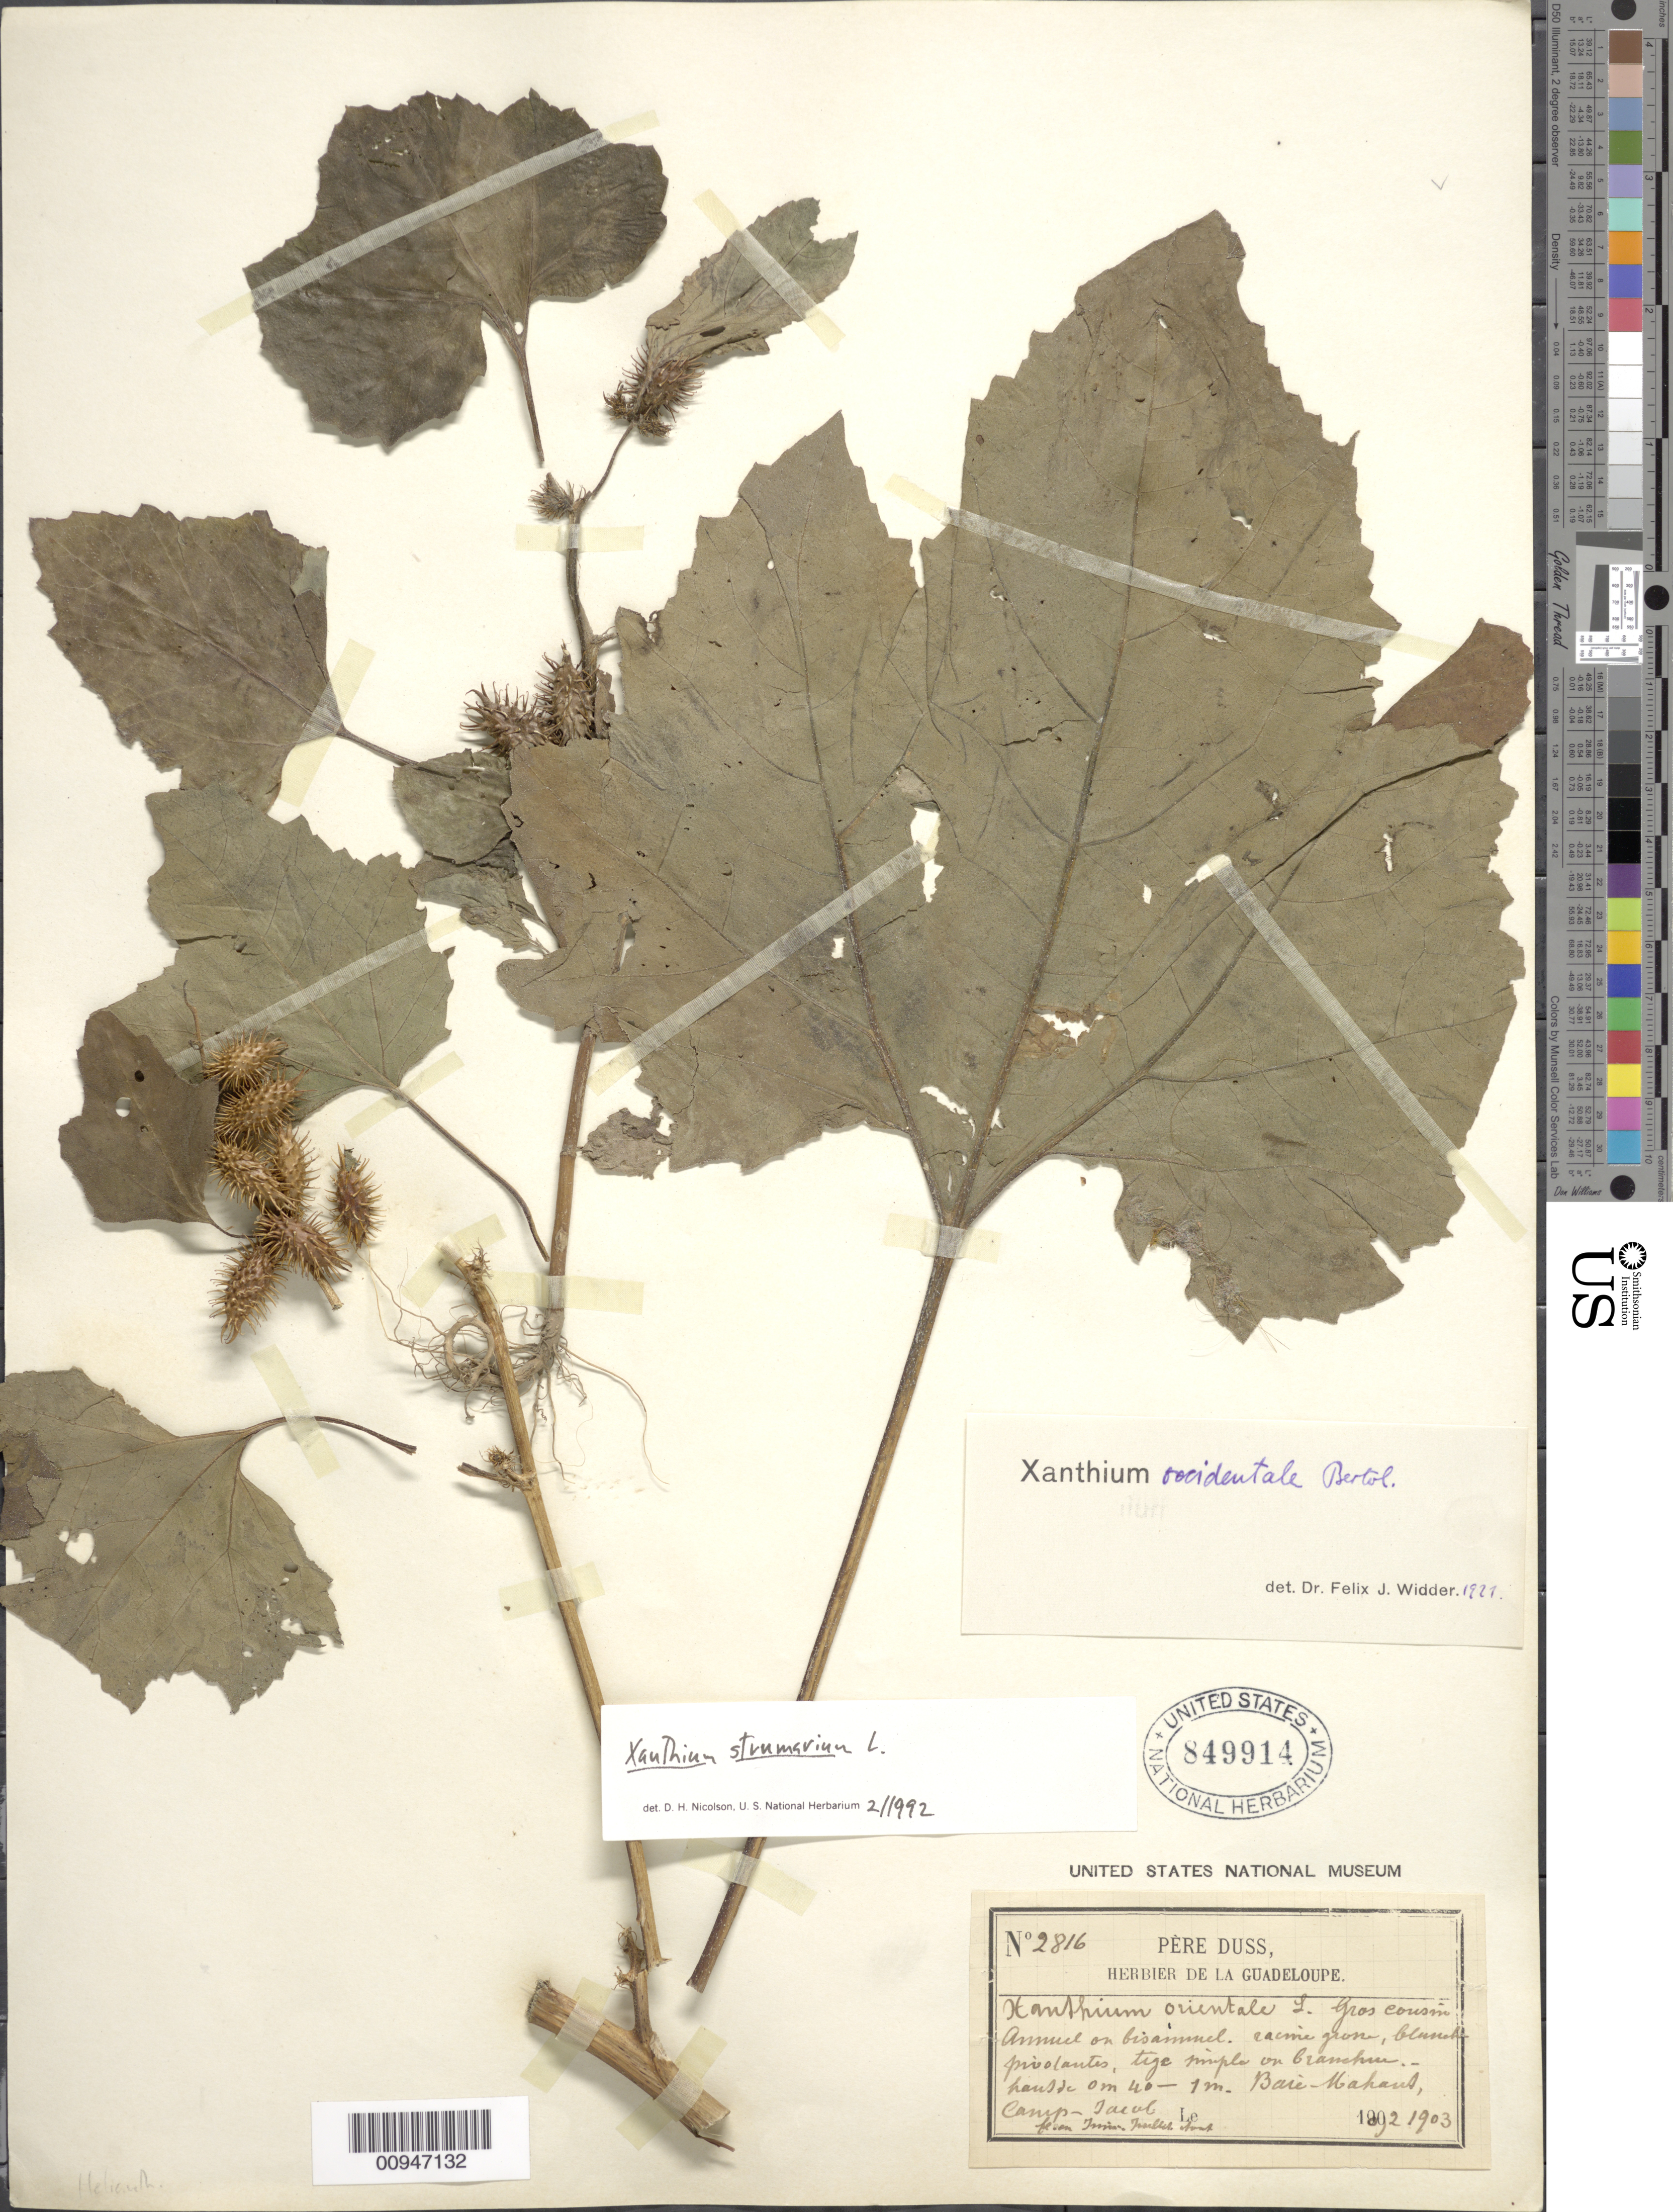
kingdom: Plantae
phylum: Tracheophyta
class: Magnoliopsida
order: Asterales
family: Asteraceae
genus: Xanthium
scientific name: Xanthium strumarium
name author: L.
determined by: Nicolson, Dan H.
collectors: Père Duss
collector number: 2816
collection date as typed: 1903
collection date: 1903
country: Guadeloupe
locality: "Baie Mahaut Camp"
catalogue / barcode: US 849914